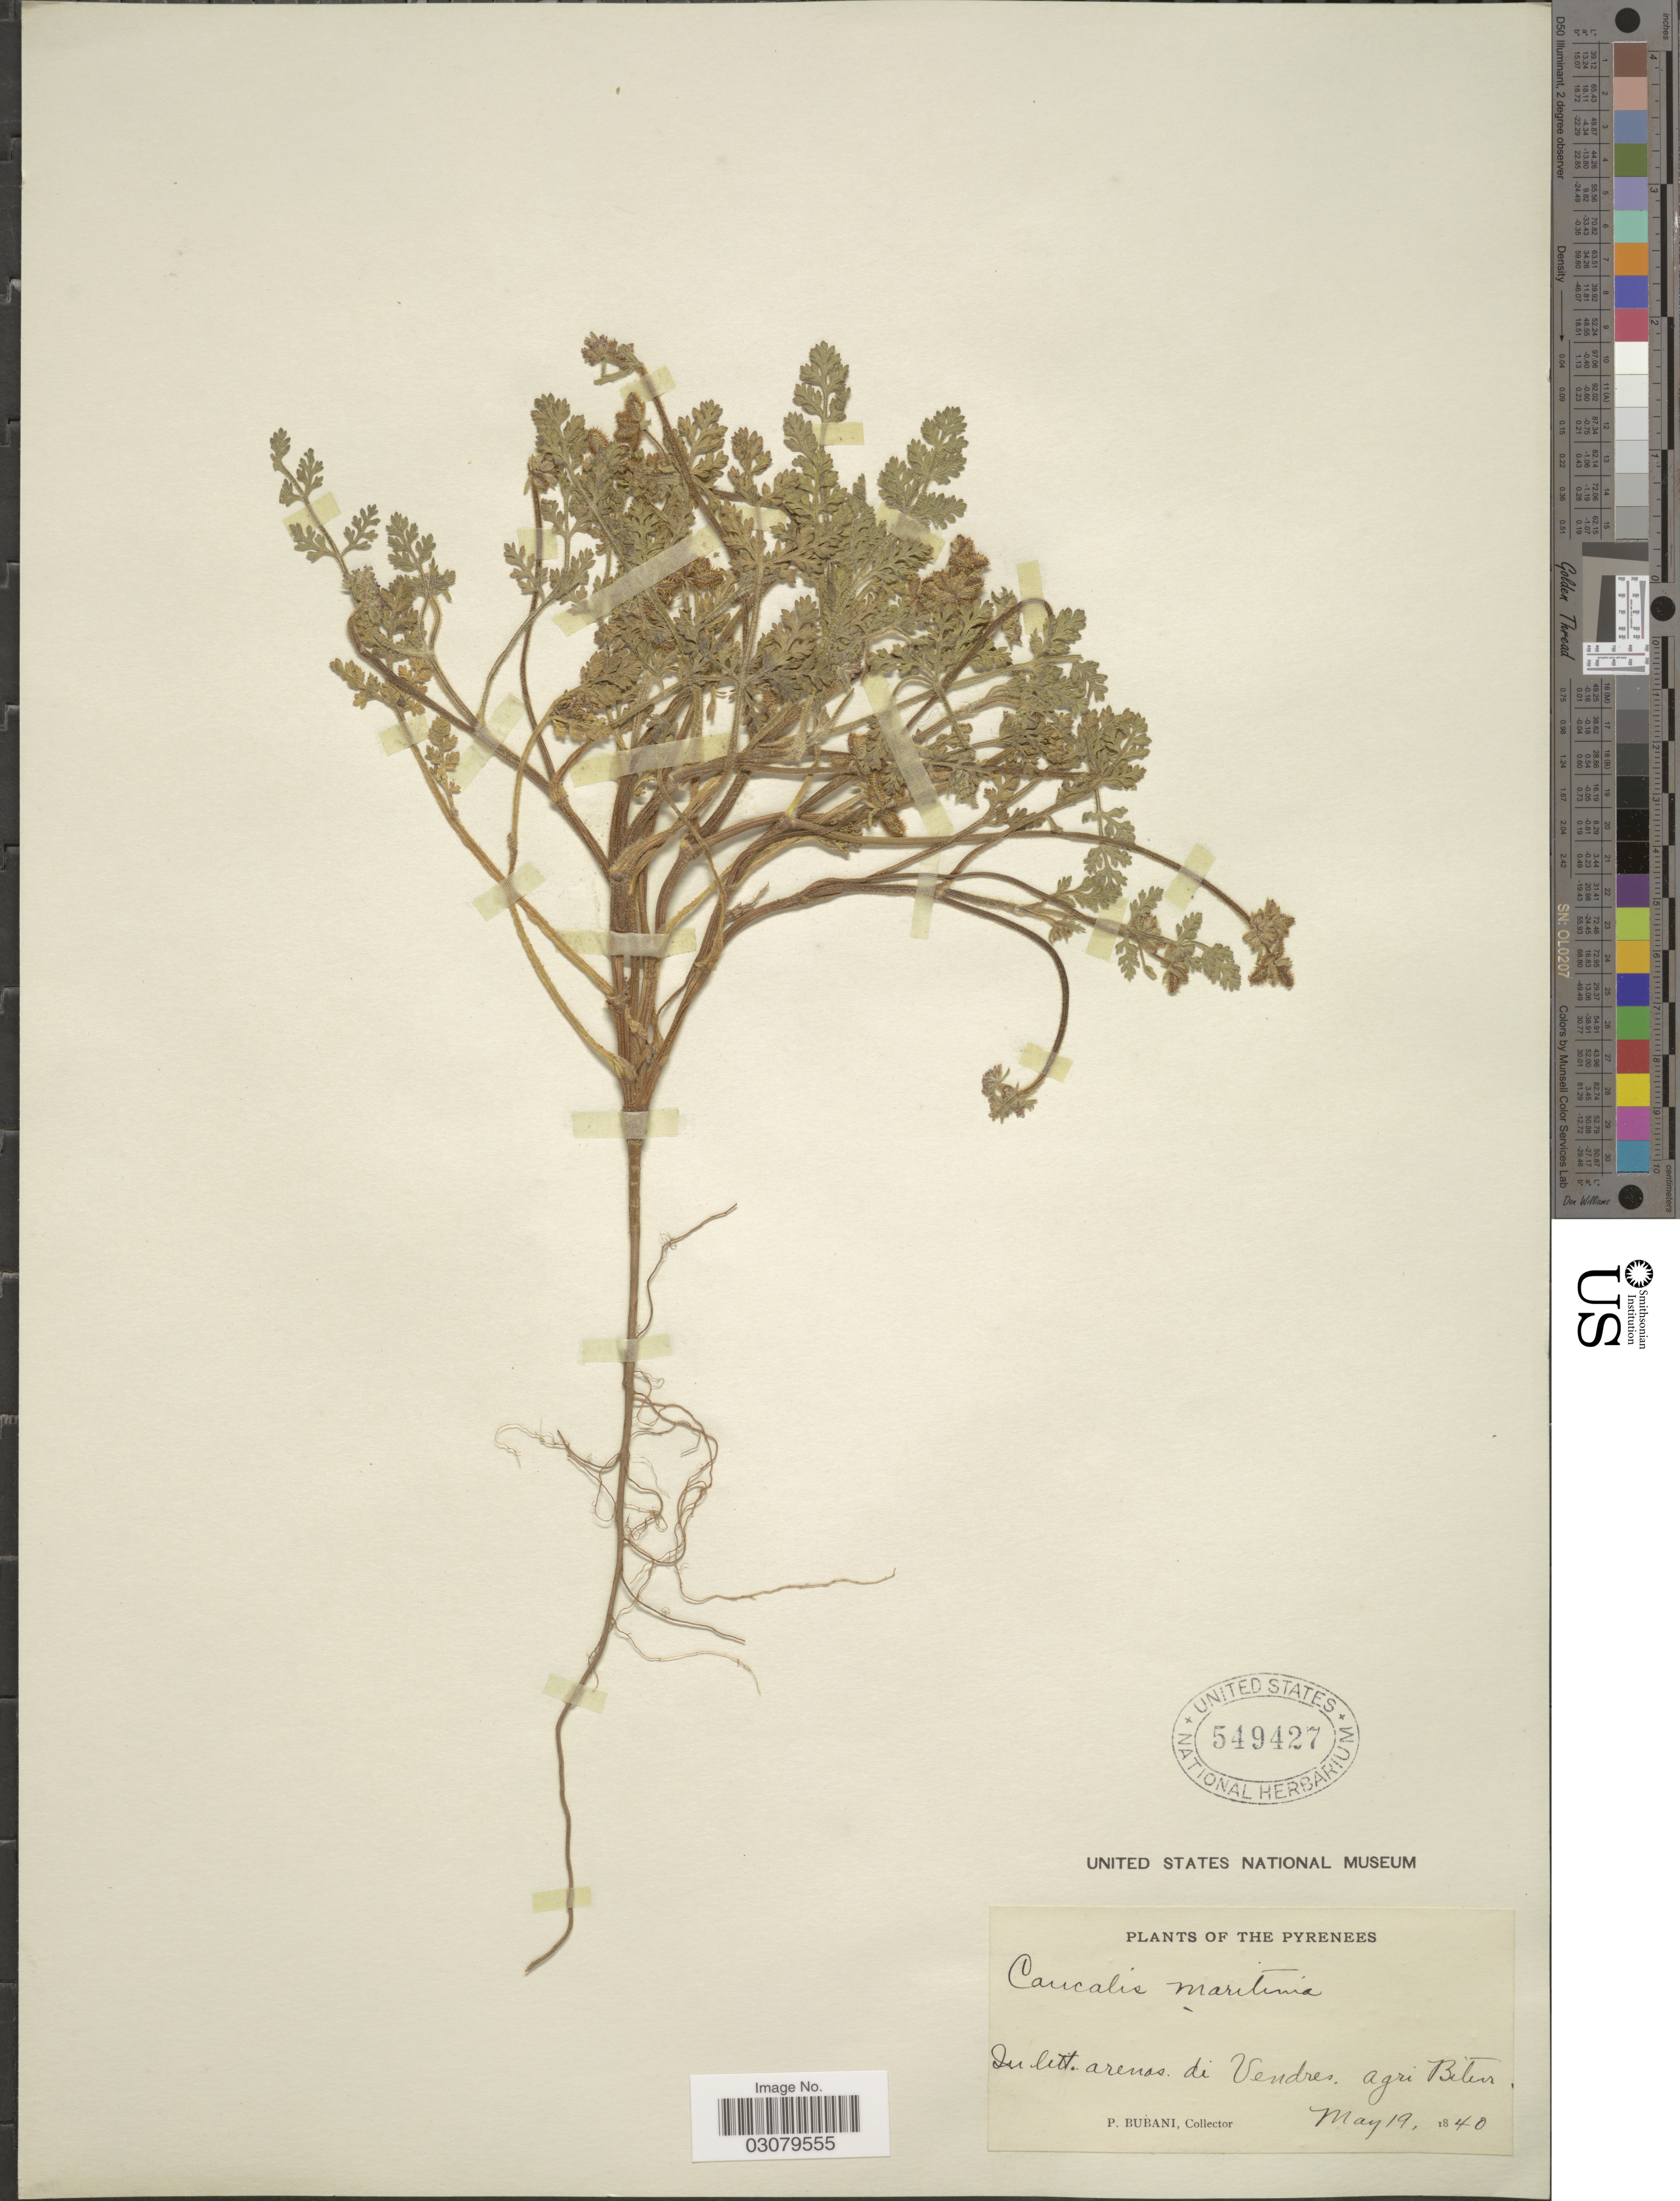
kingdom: Plantae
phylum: Tracheophyta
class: Magnoliopsida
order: Apiales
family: Apiaceae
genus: Caucalis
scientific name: Caucalis maritima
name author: Gouan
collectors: P. Bubani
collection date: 1840-05-19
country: France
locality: Pyrenees. In litt. arenos. di Vendres. agri Biterr.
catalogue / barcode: US 549427